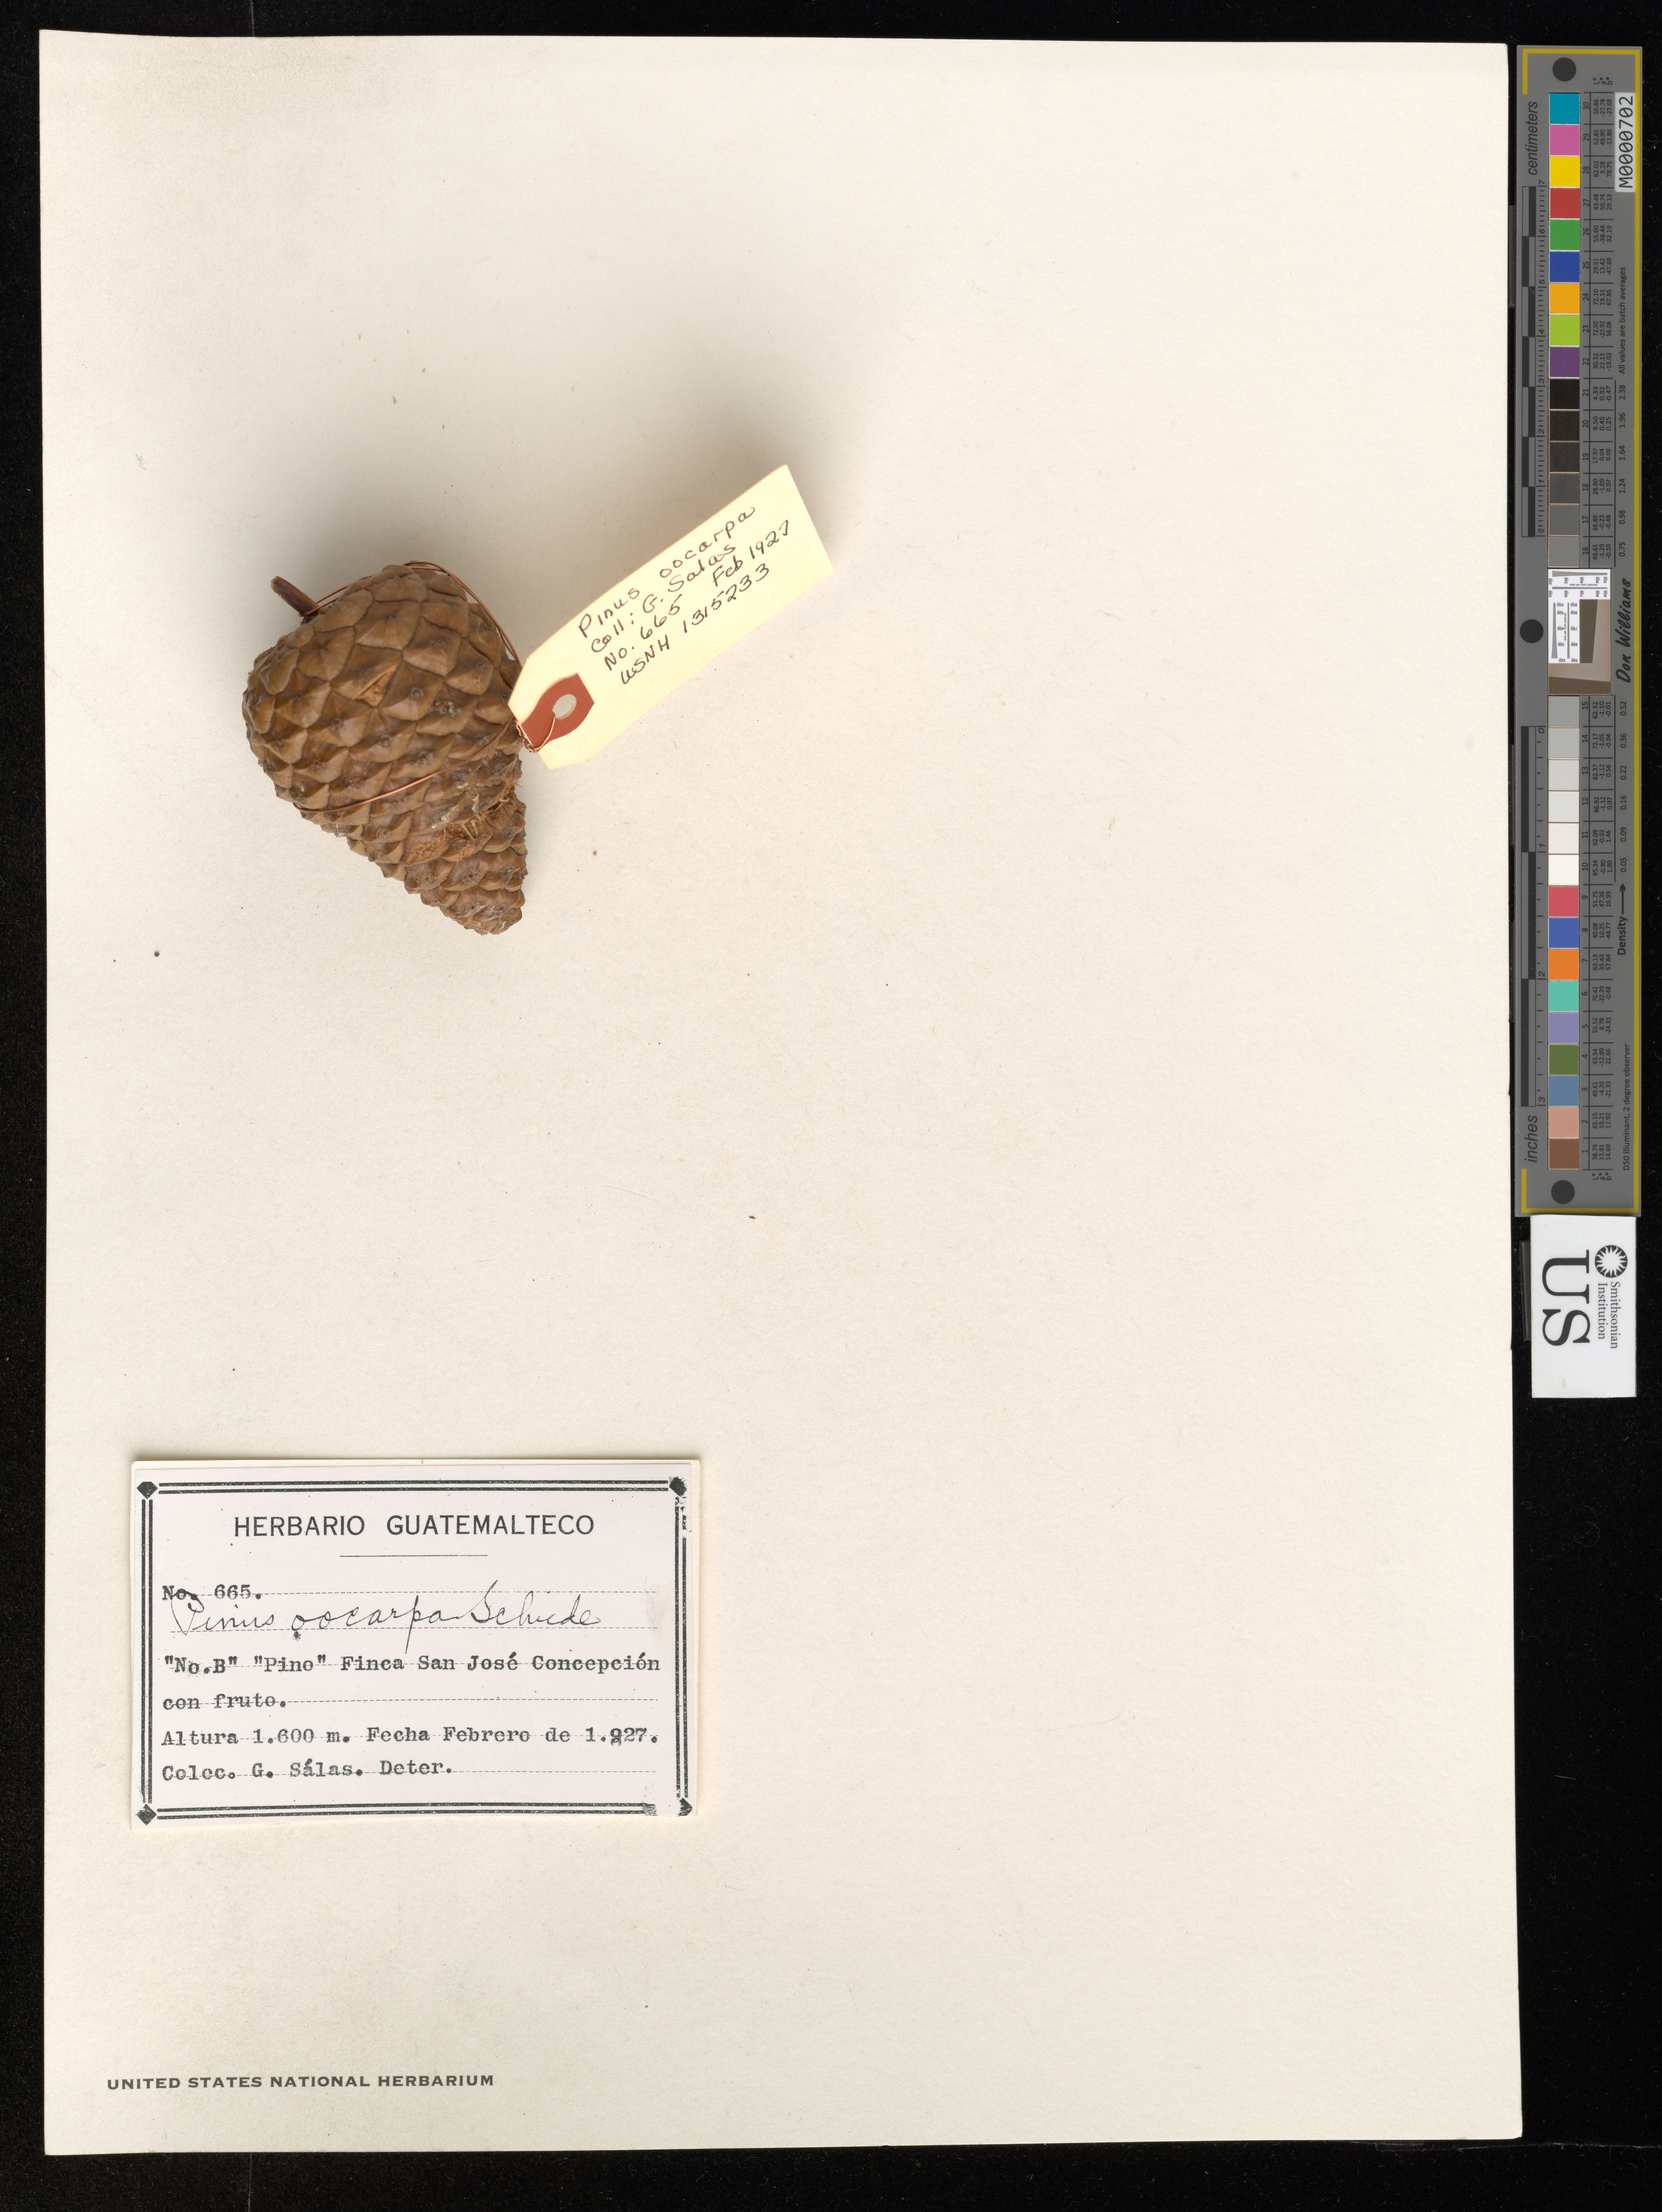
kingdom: Plantae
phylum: Tracheophyta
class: Pinopsida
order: Pinales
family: Pinaceae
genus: Pinus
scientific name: Pinus oocarpa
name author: Schiede ex Schltdl.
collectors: G. Salas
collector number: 665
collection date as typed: Feb 1927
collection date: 1927-02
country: Guatemala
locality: Finca San José Concepción.